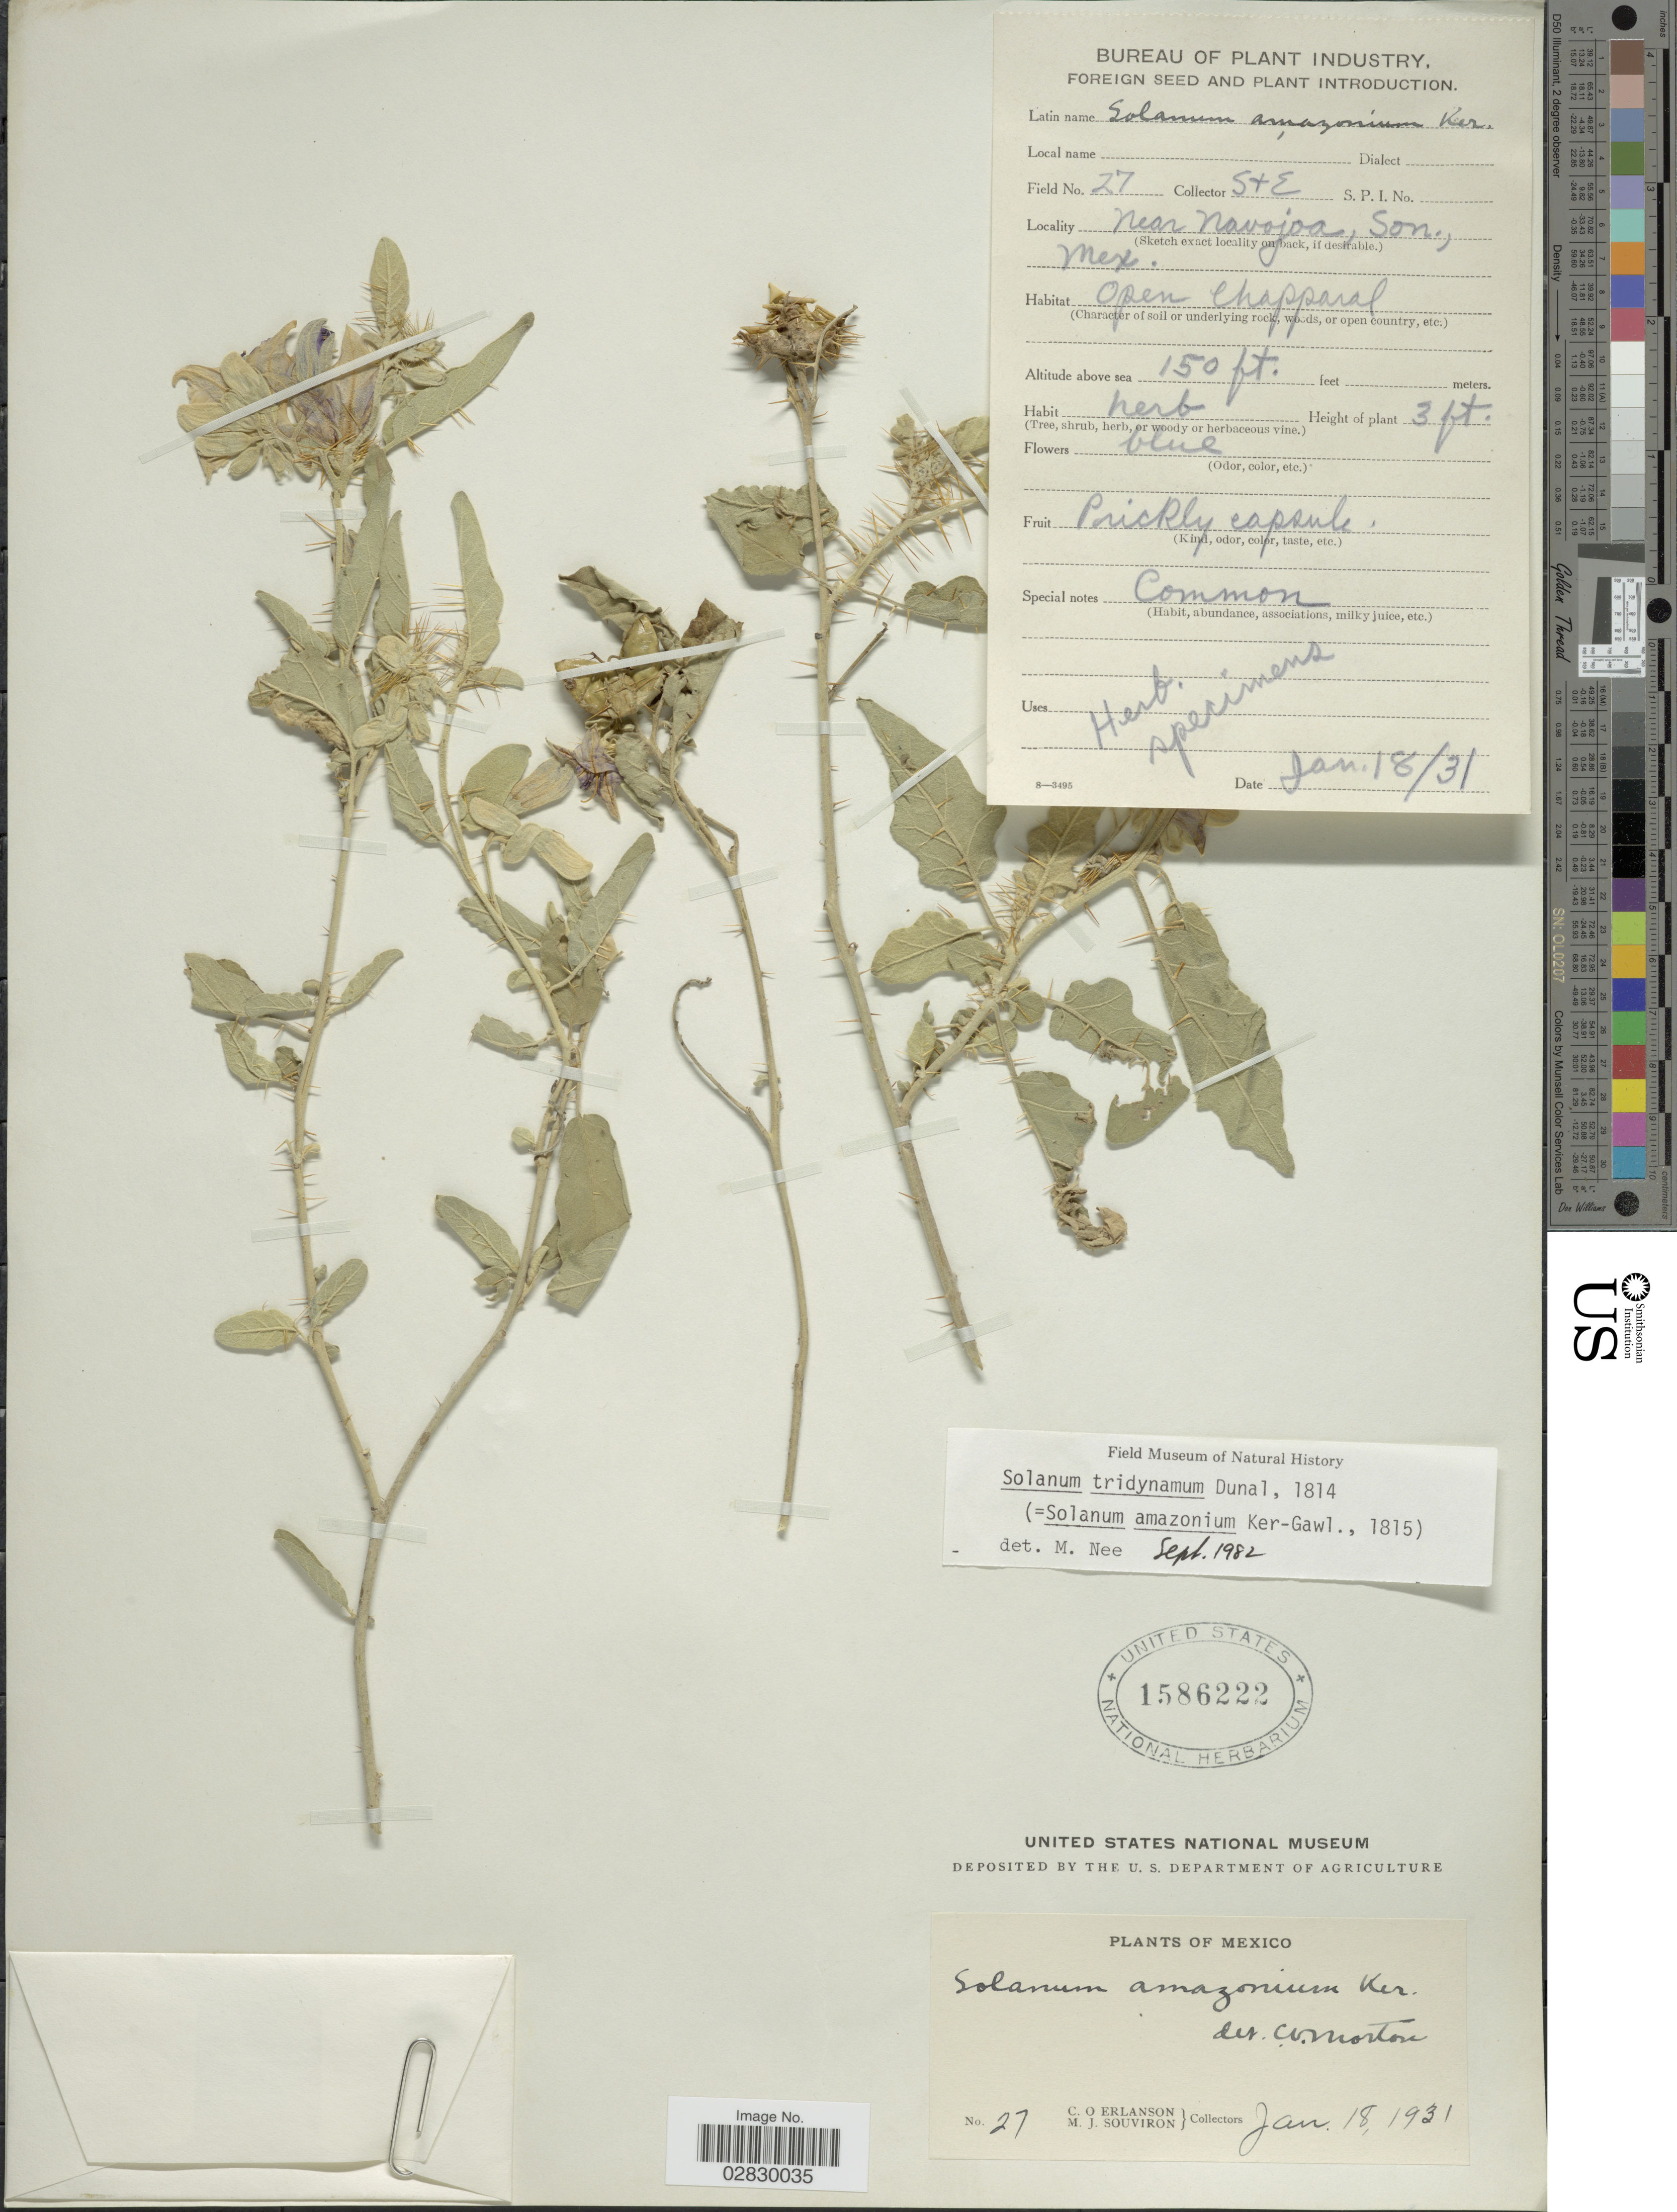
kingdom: Plantae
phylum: Tracheophyta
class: Magnoliopsida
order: Solanales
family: Solanaceae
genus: Solanum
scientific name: Solanum houstonii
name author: Dunal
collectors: C. O. Erlanson & M. J. Souviron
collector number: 27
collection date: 1931-01-18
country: Mexico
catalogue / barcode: US 1586222